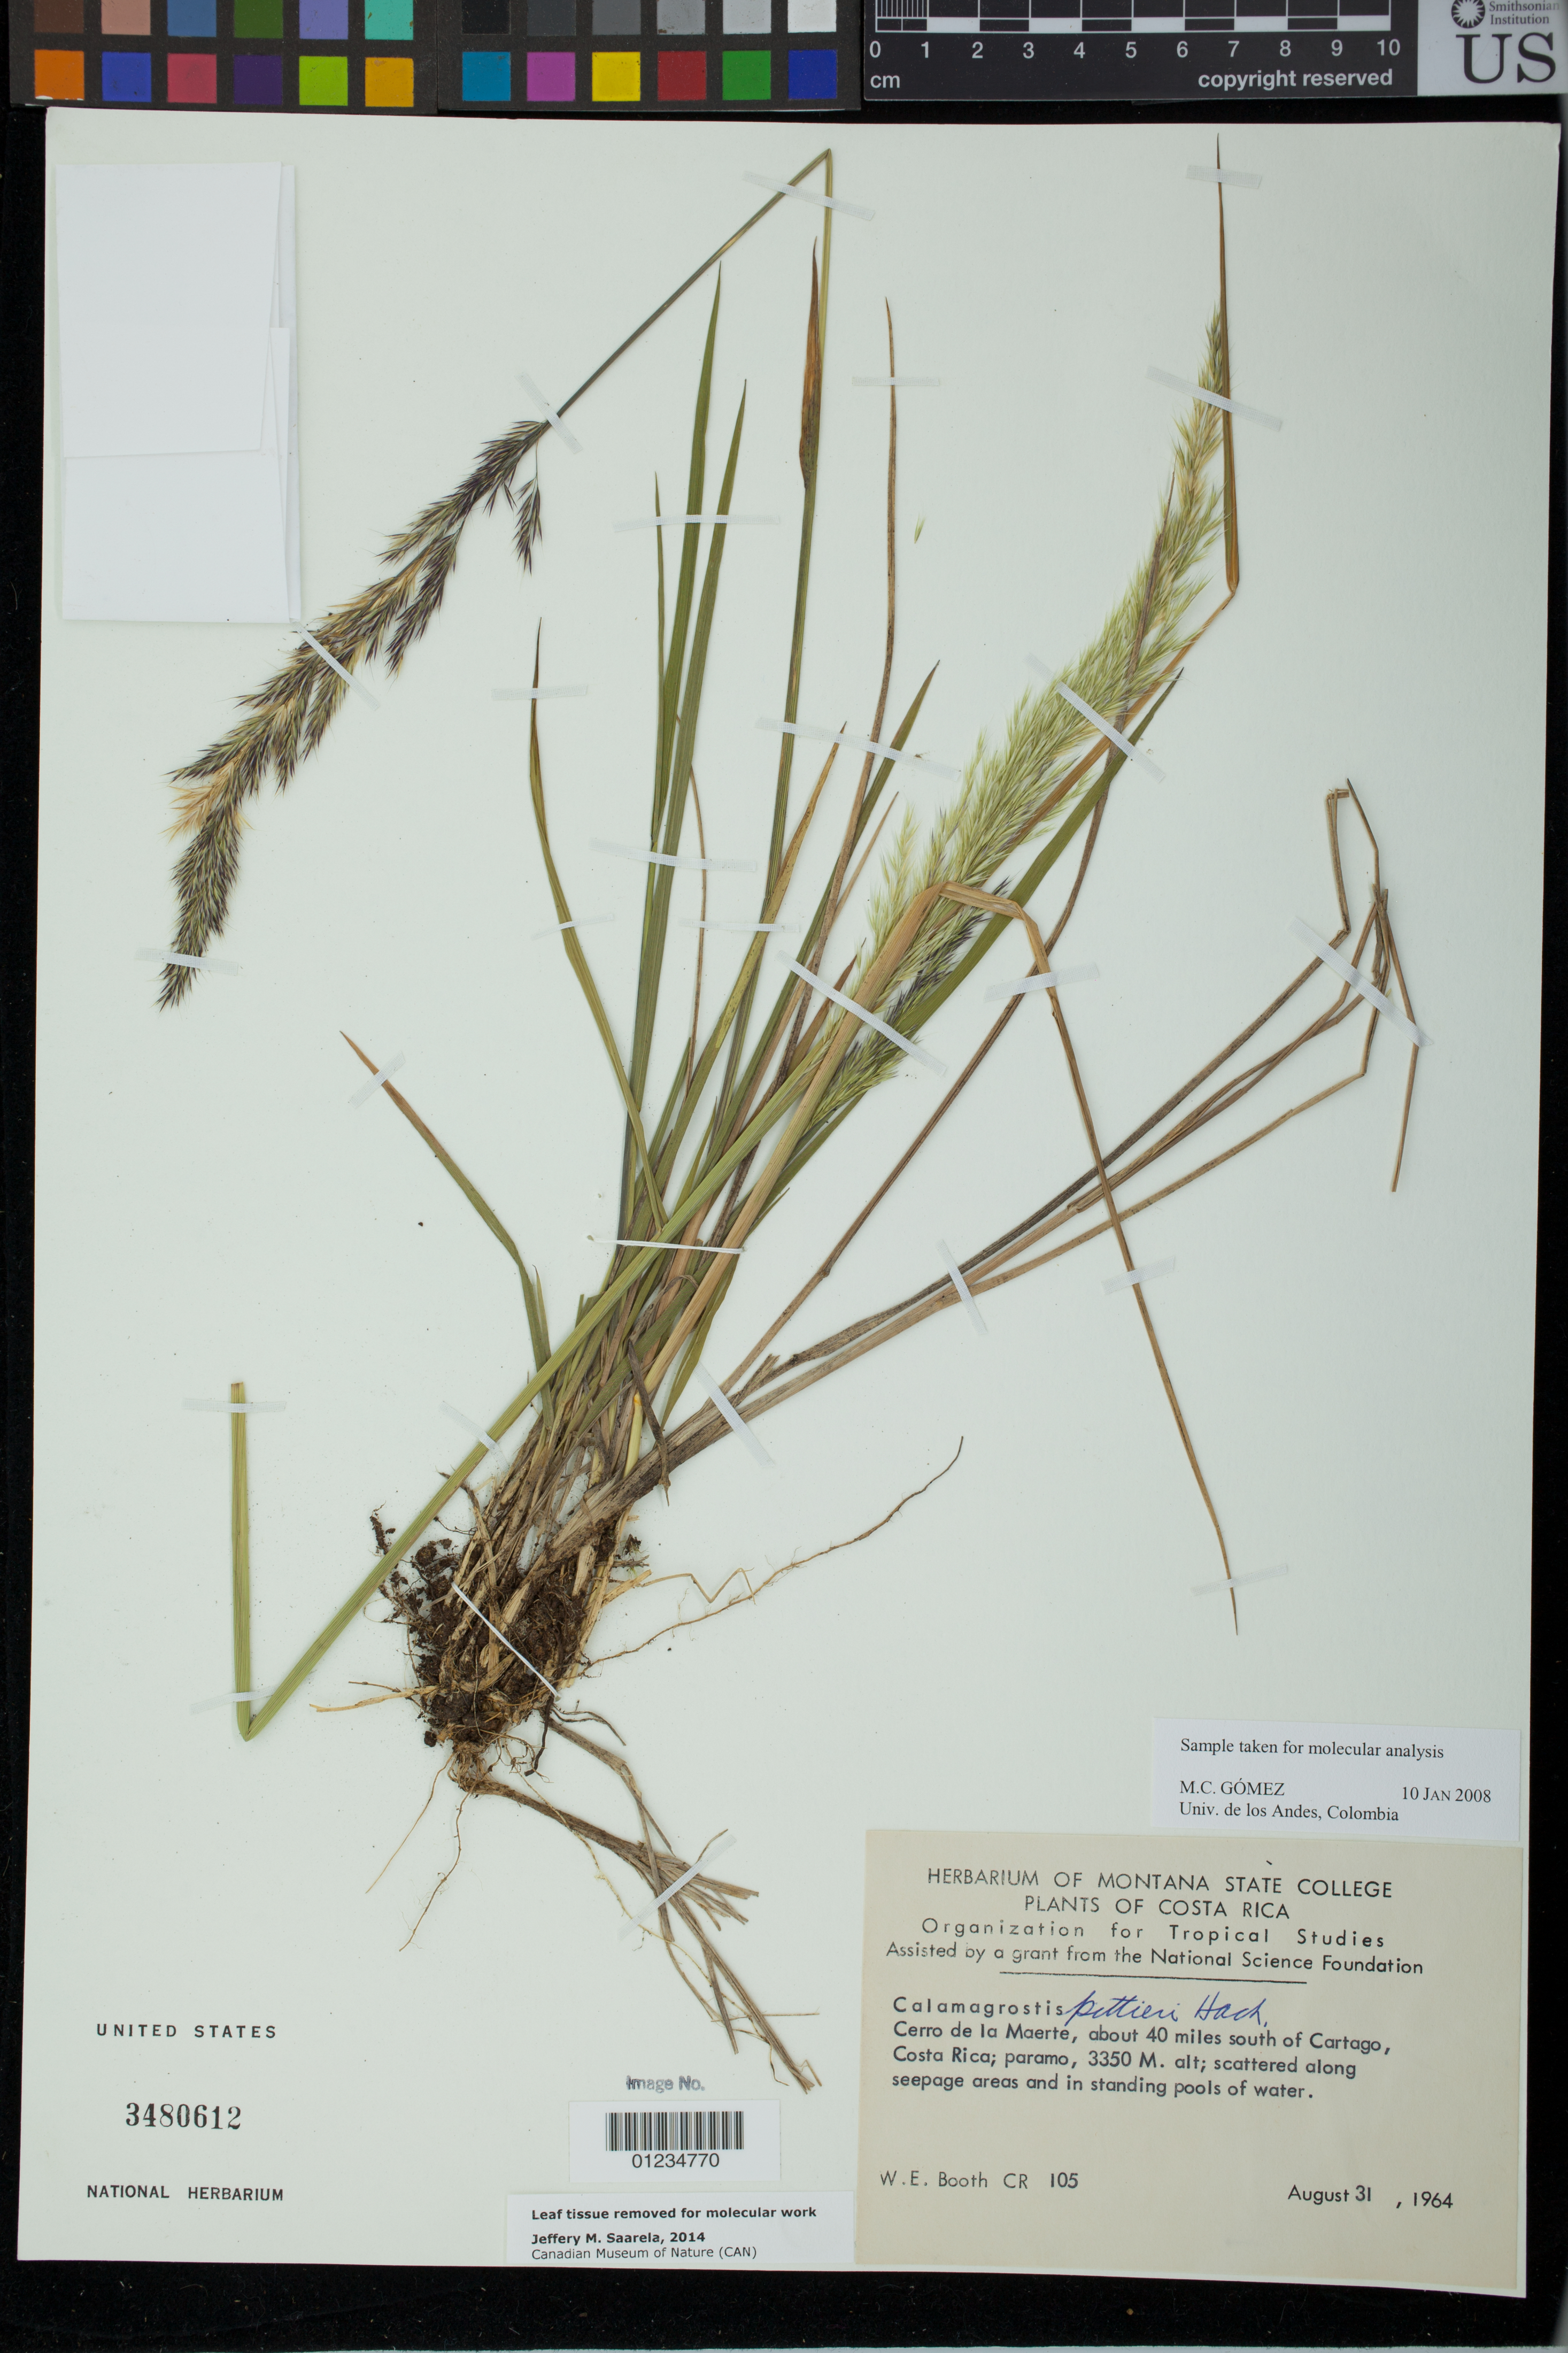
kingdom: Plantae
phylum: Tracheophyta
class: Liliopsida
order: Poales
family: Poaceae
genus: Calamagrostis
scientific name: Calamagrostis pittieri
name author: Hack.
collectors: W. Booth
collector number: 105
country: Costa Rica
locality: Cerro de la Maerte, about 40 miles S of Cartago.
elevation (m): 3350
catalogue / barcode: US 3480612